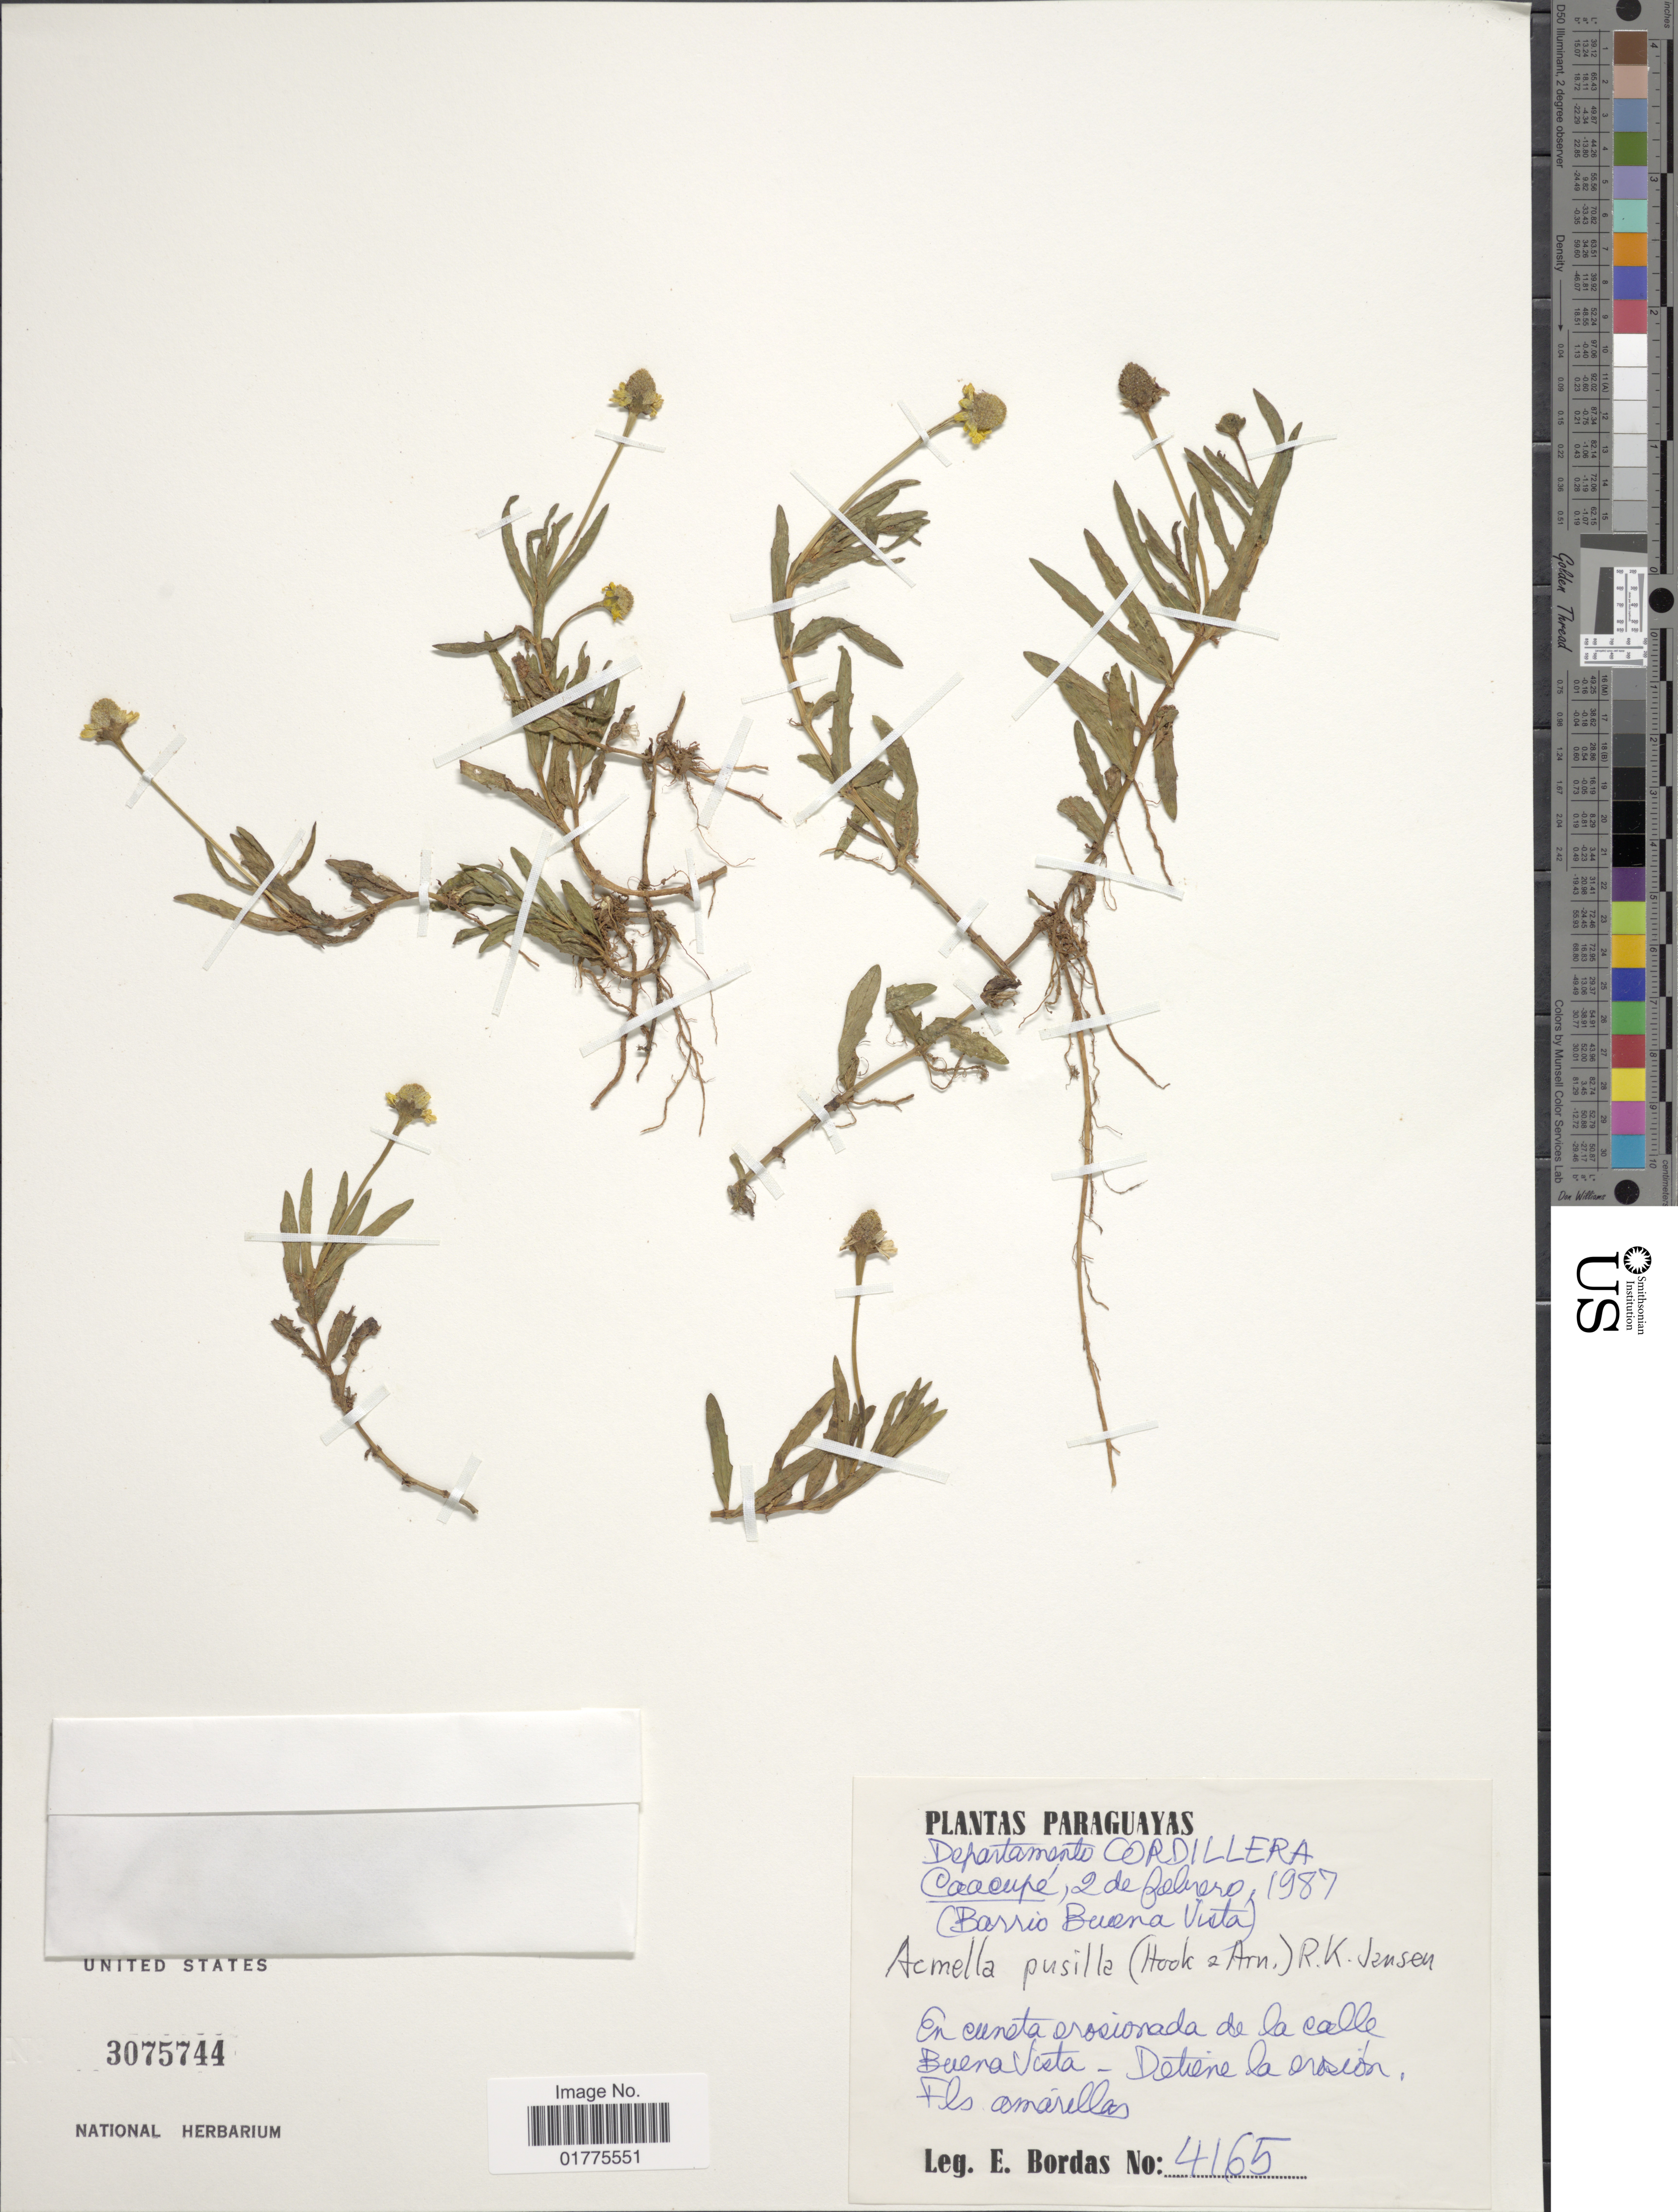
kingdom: Plantae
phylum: Tracheophyta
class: Magnoliopsida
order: Asterales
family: Asteraceae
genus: Acmella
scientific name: Acmella pusilla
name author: (Hook. & Arn.) R.K. Jansen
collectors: E. Bordas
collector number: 4165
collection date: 1987-02-02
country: Paraguay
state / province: Cordillera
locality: Caacupe, (Barrio Buena Vista)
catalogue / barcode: US 3075744